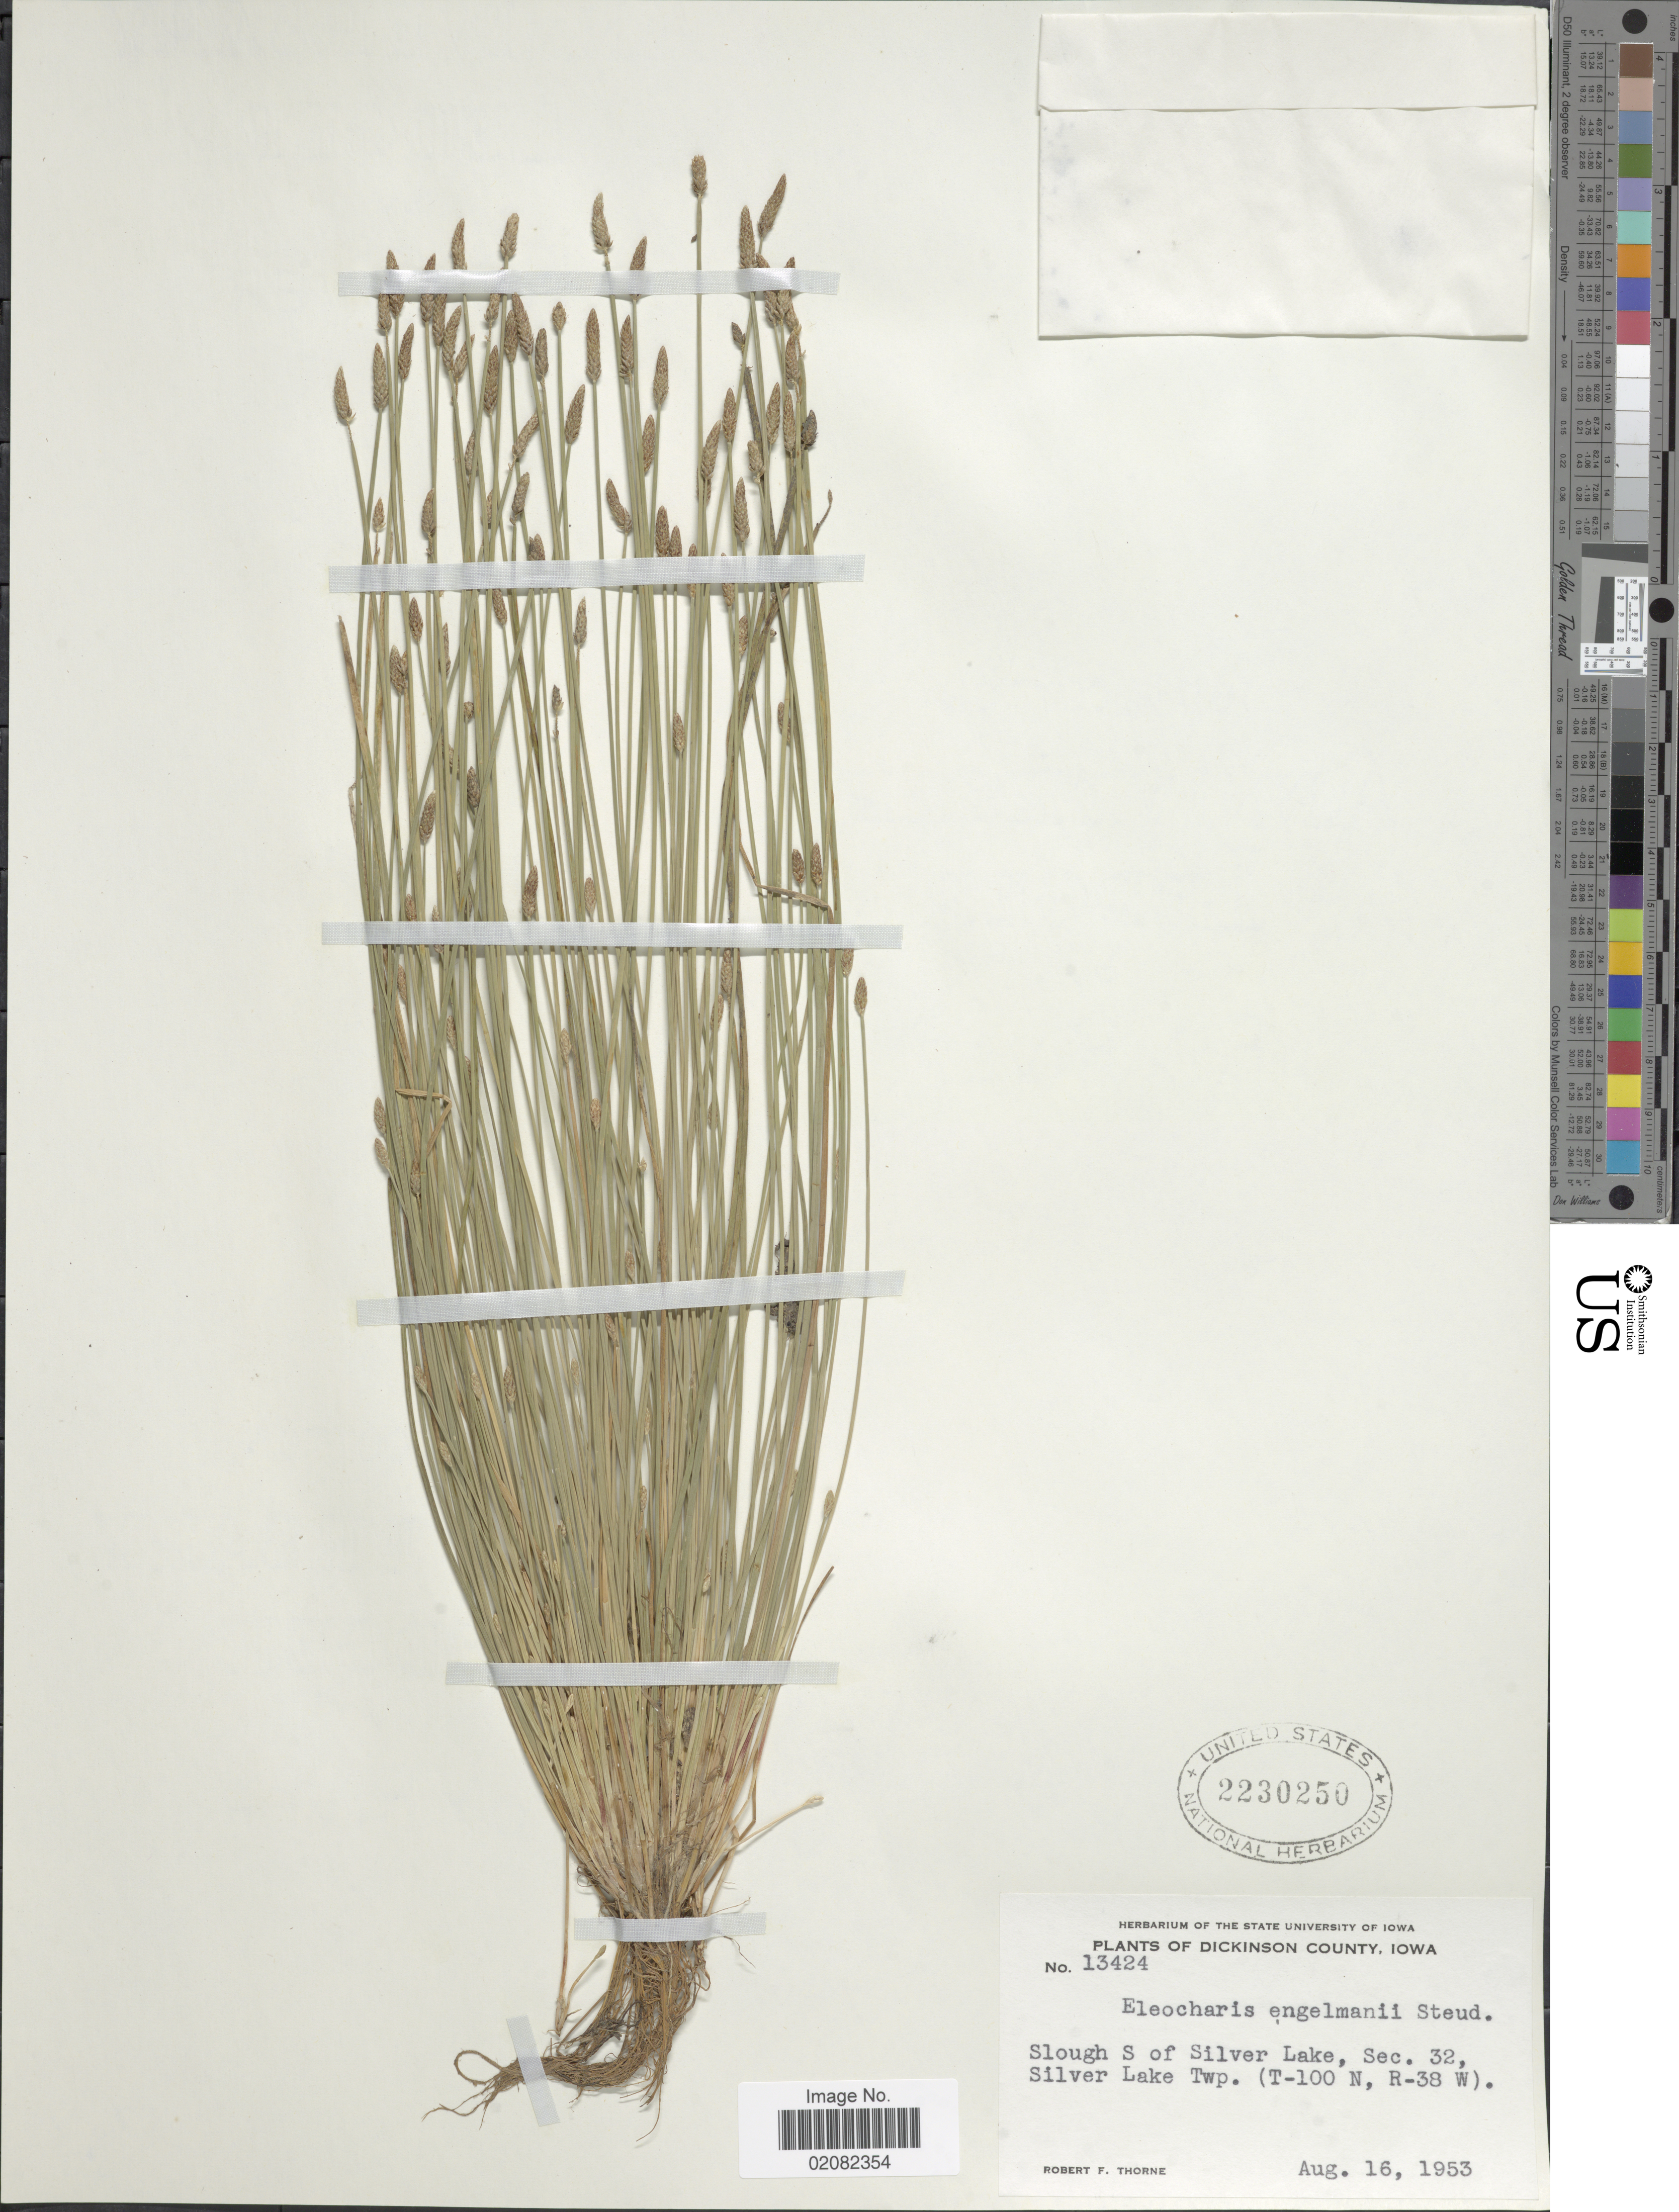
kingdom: Plantae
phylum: Tracheophyta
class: Liliopsida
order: Poales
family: Cyperaceae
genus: Eleocharis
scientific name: Eleocharis engelmannii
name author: Steud.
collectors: R. F. Thorne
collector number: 13424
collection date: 1953-08-16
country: United States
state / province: Iowa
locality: Dickson County, Iowa, Slough S of Silver Lake, Sec. 32, Silver Lake Twp. (T-100 N, R-38 W)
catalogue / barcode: US 2230250